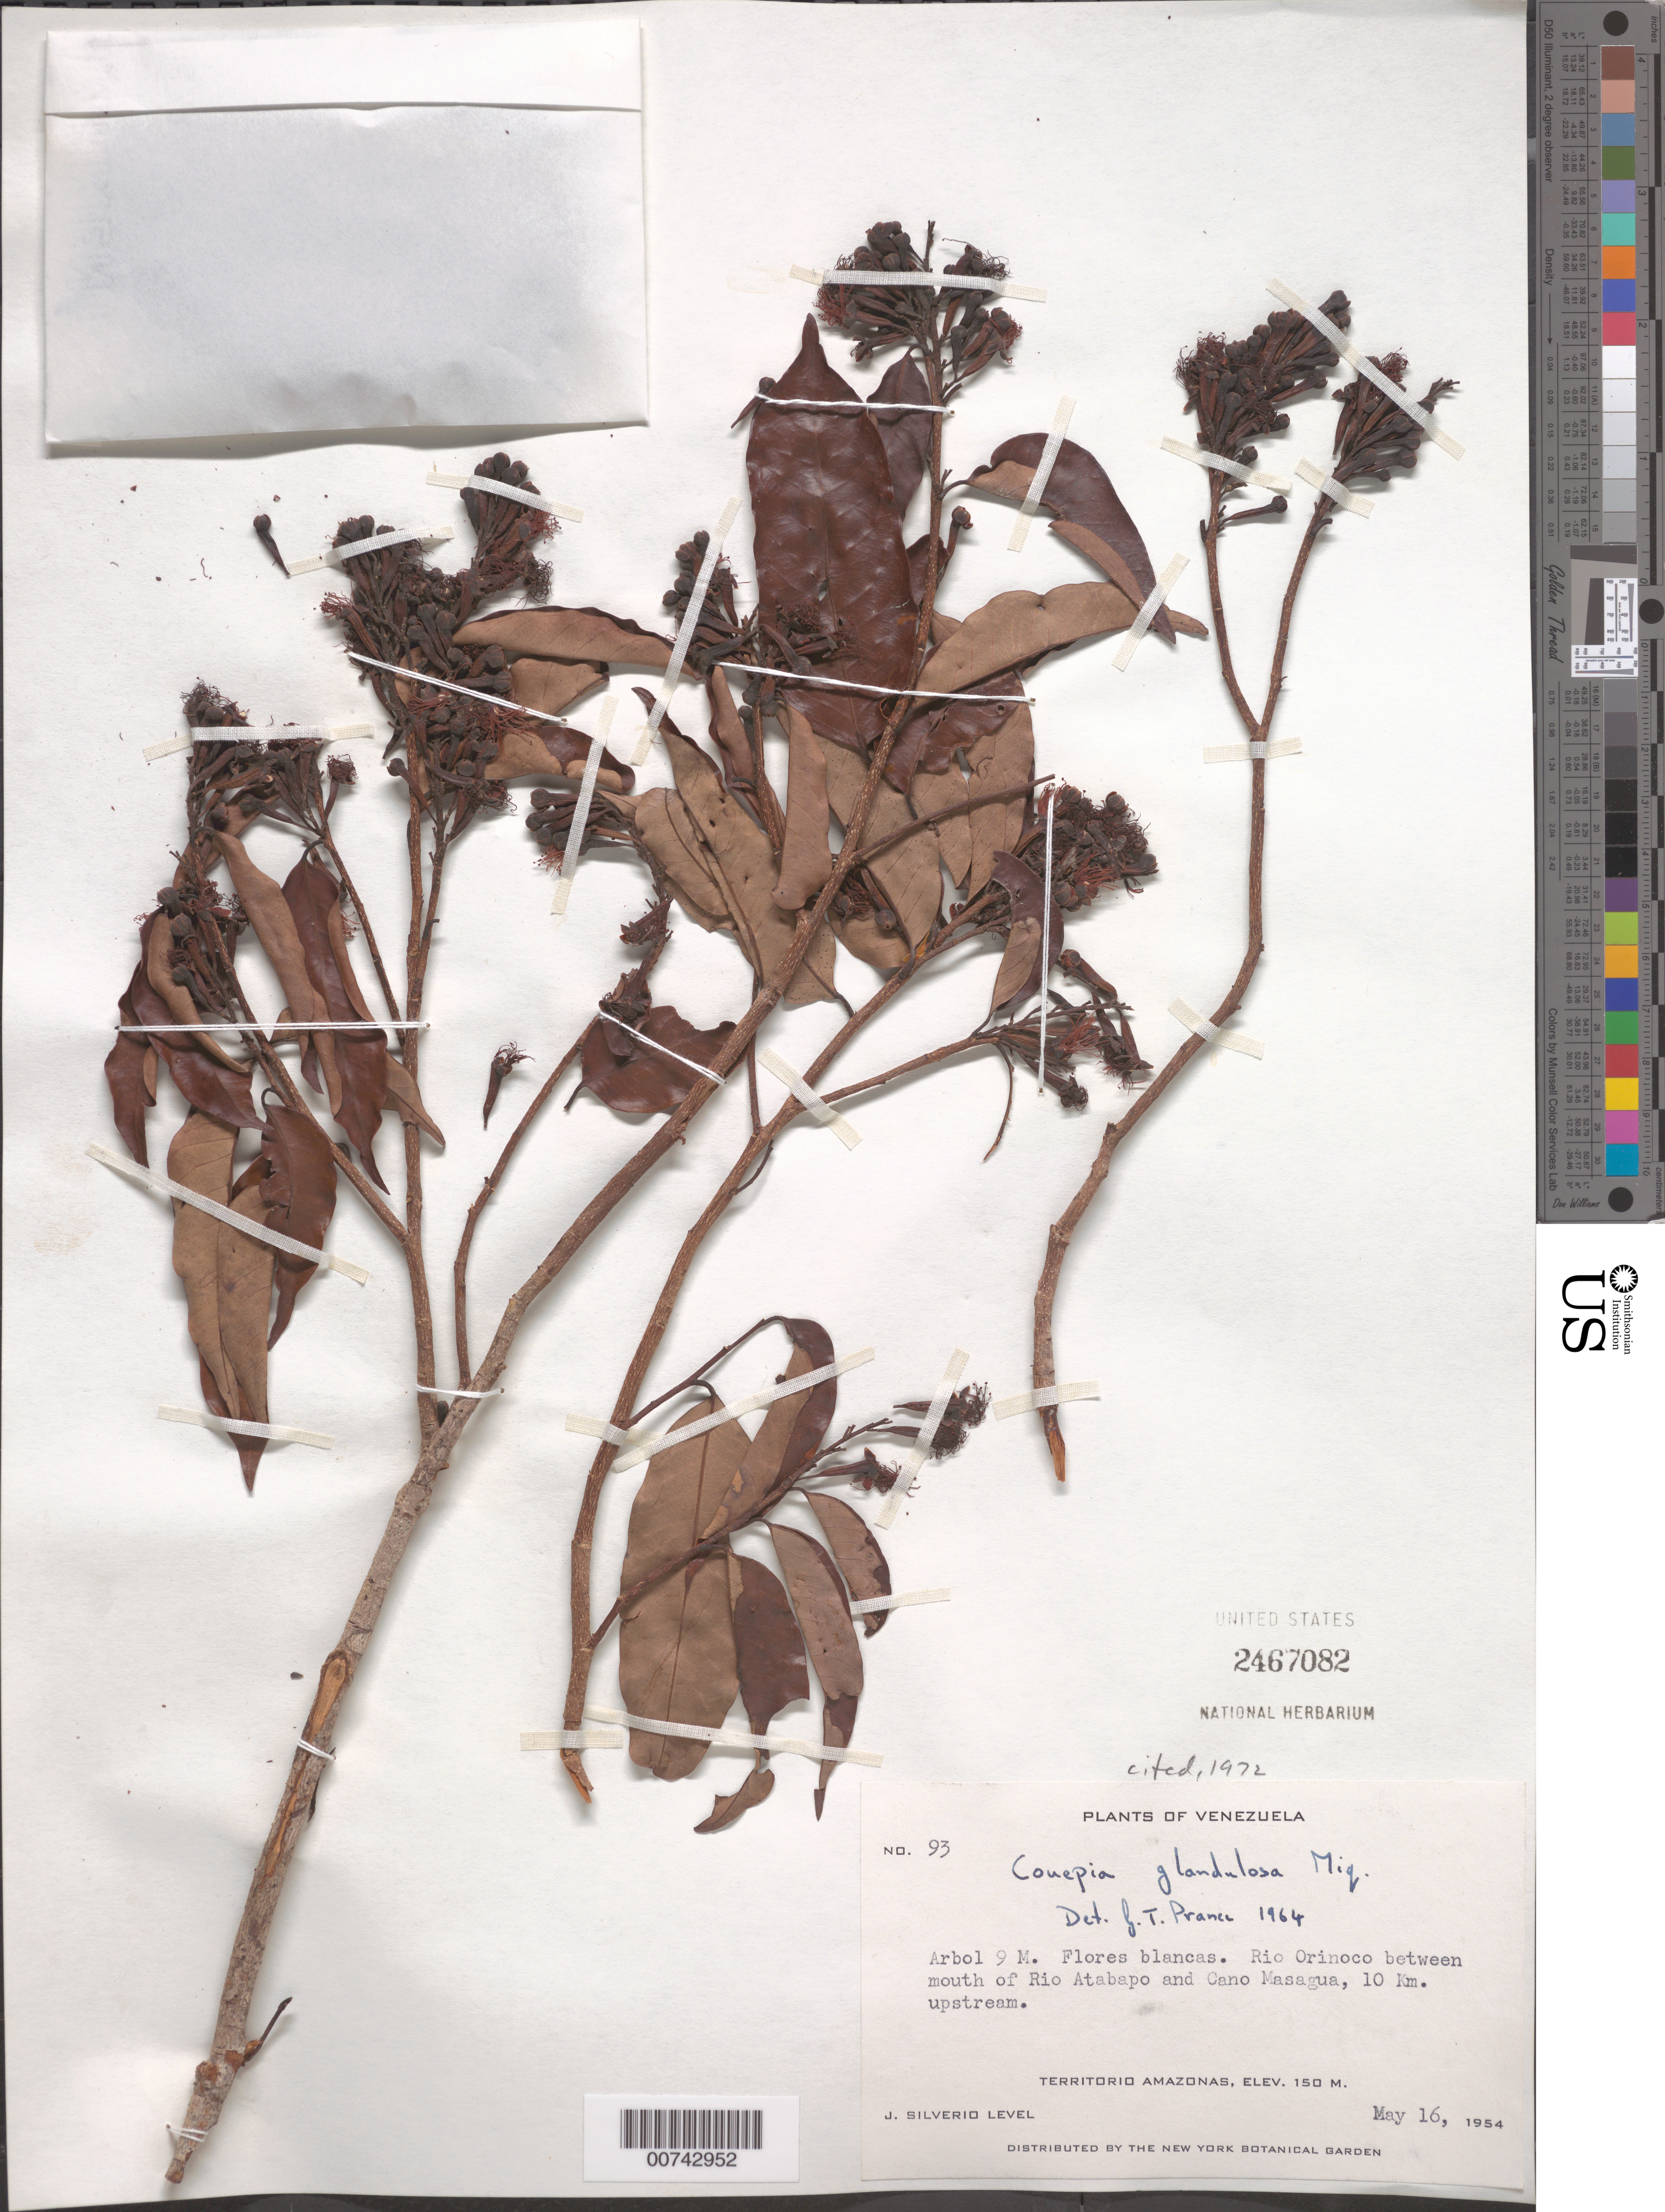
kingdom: Plantae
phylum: Tracheophyta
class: Magnoliopsida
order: Malpighiales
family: Chrysobalanaceae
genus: Couepia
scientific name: Couepia glandulosa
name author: Miq.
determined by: Prance, G. T.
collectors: J. Silverio L.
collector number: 93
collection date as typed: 16-May-54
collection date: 1954-05-16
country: Venezuela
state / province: Amazonas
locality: Río Orinoco, mouth of Río Atabapo to Caño Masagua 10 km upstream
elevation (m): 150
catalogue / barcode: US 2467082